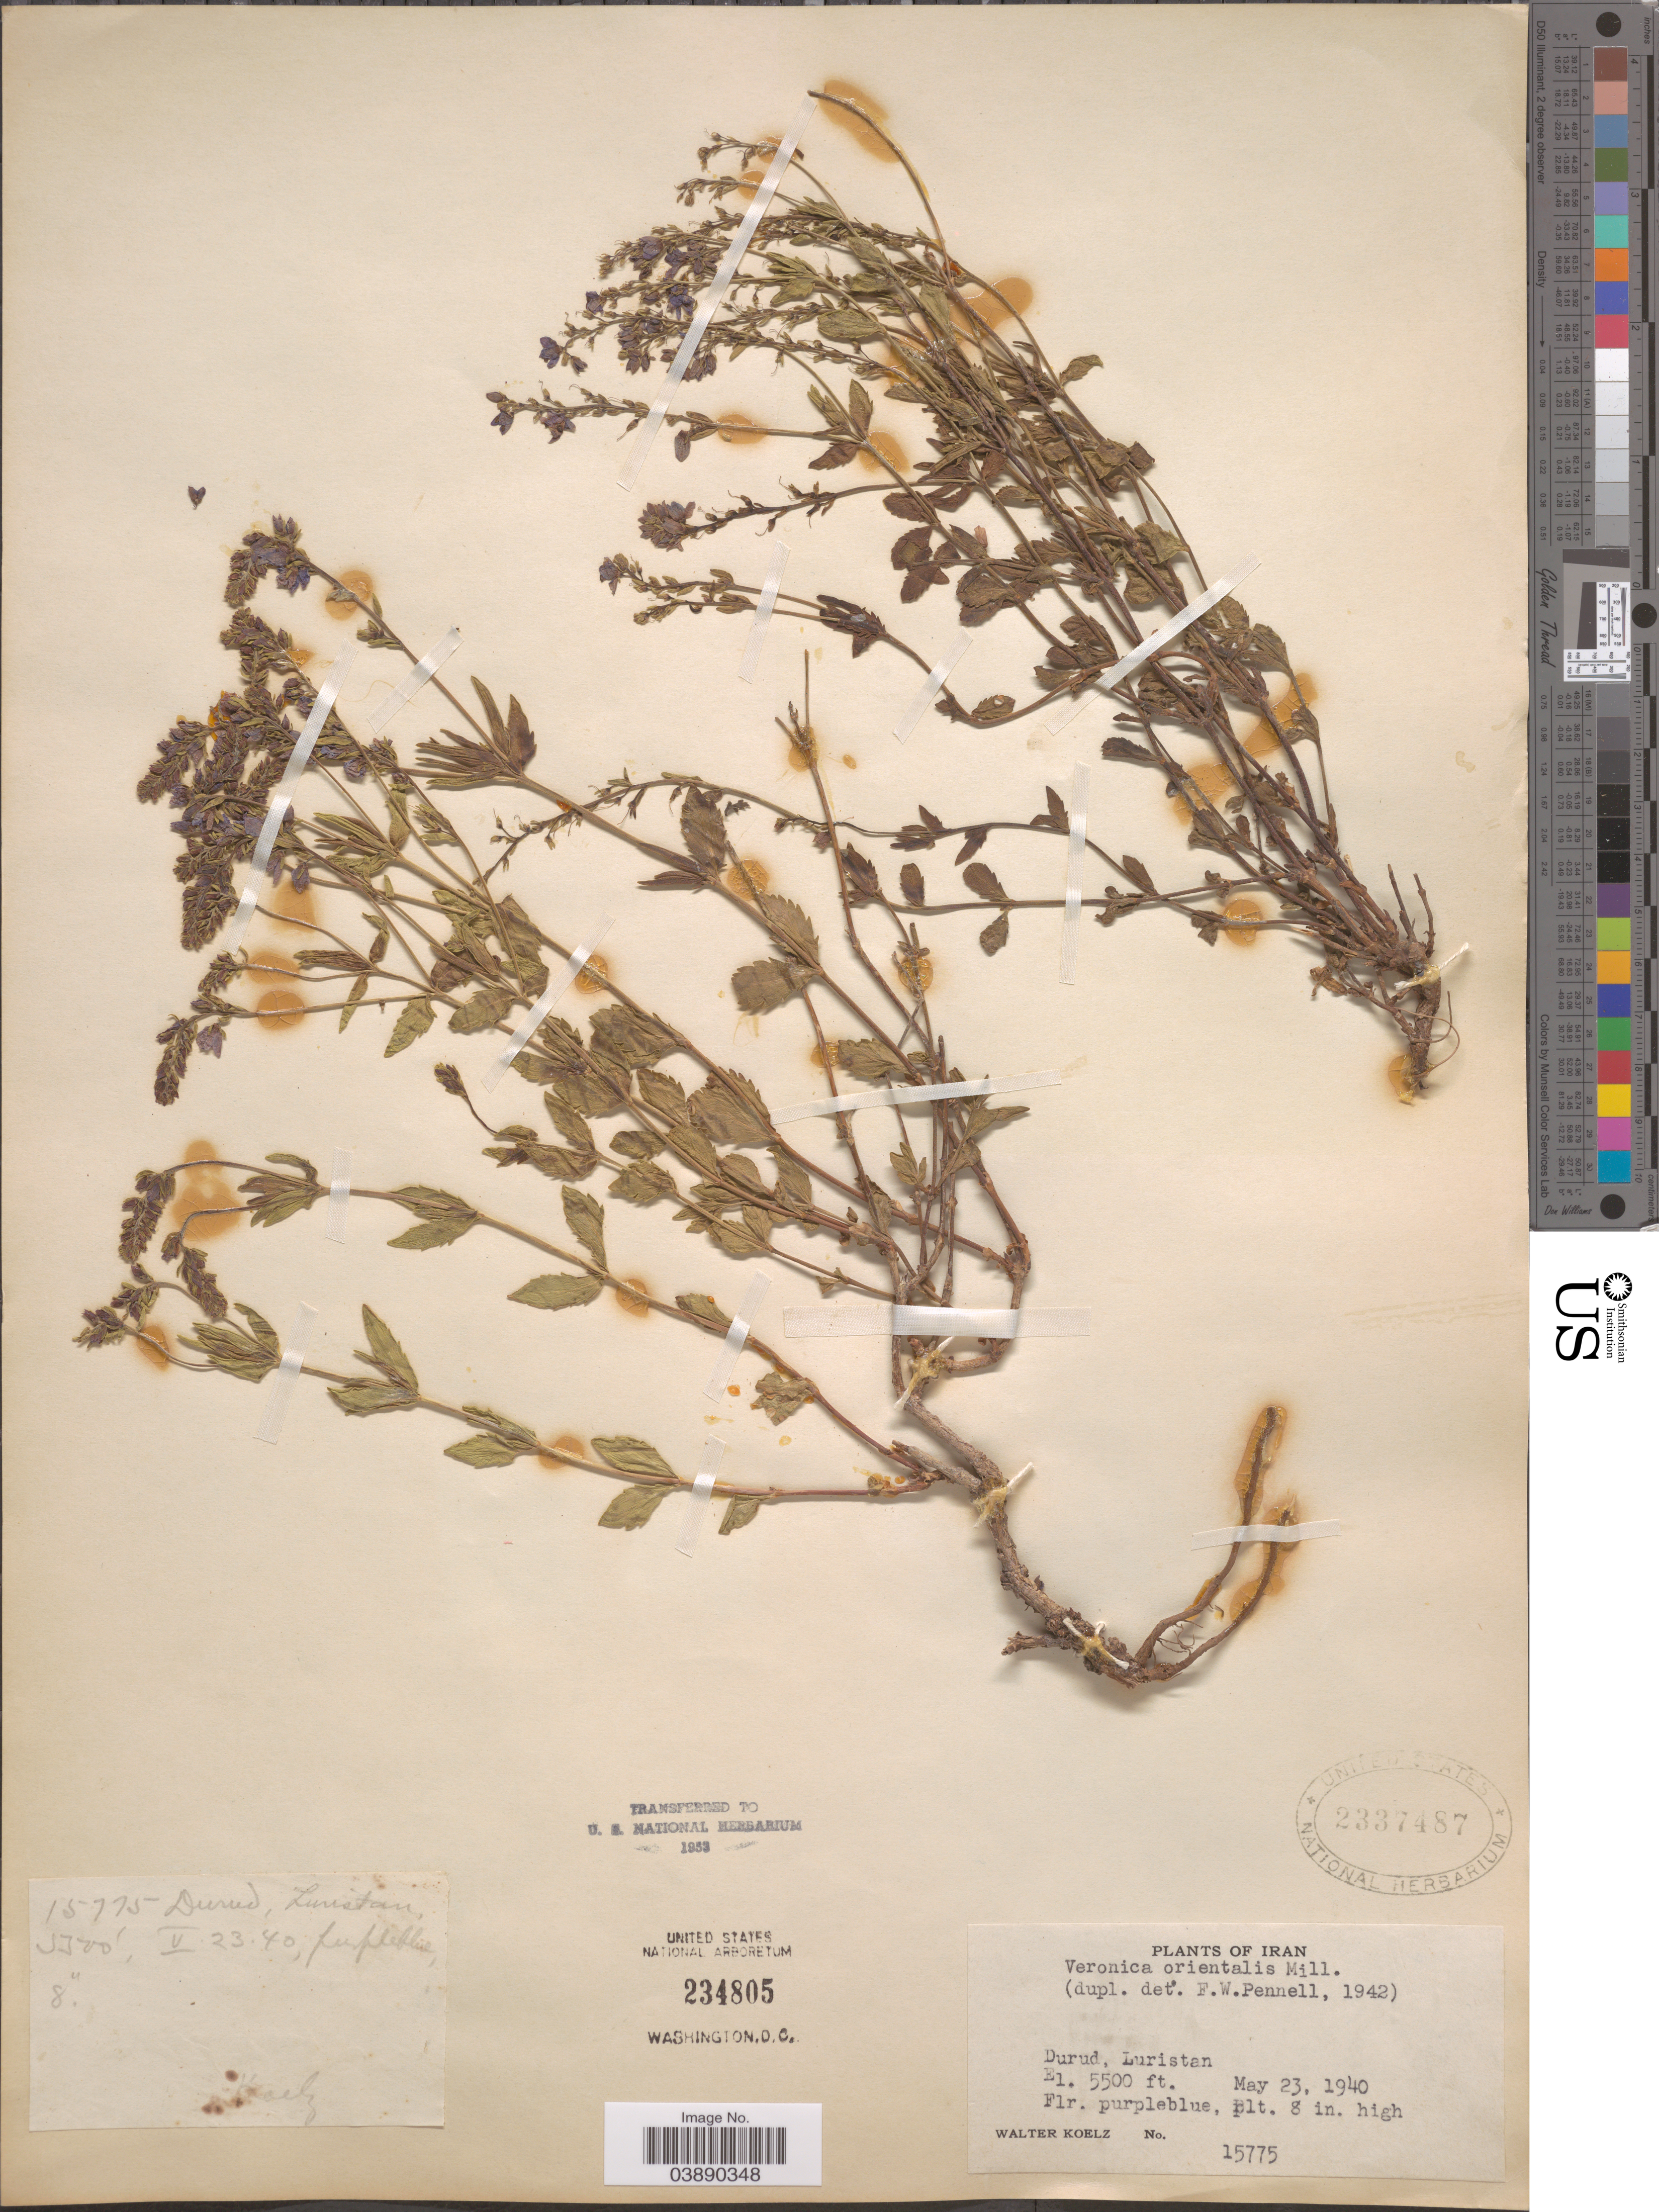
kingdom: Plantae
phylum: Tracheophyta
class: Magnoliopsida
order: Lamiales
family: Plantaginaceae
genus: Veronica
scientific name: Veronica orientalis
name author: Mill.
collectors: W. N. Koelz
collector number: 15775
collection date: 1940-05-23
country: Iran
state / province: Lorestan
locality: Durud, Luristan.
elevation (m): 1676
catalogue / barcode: US 2337487